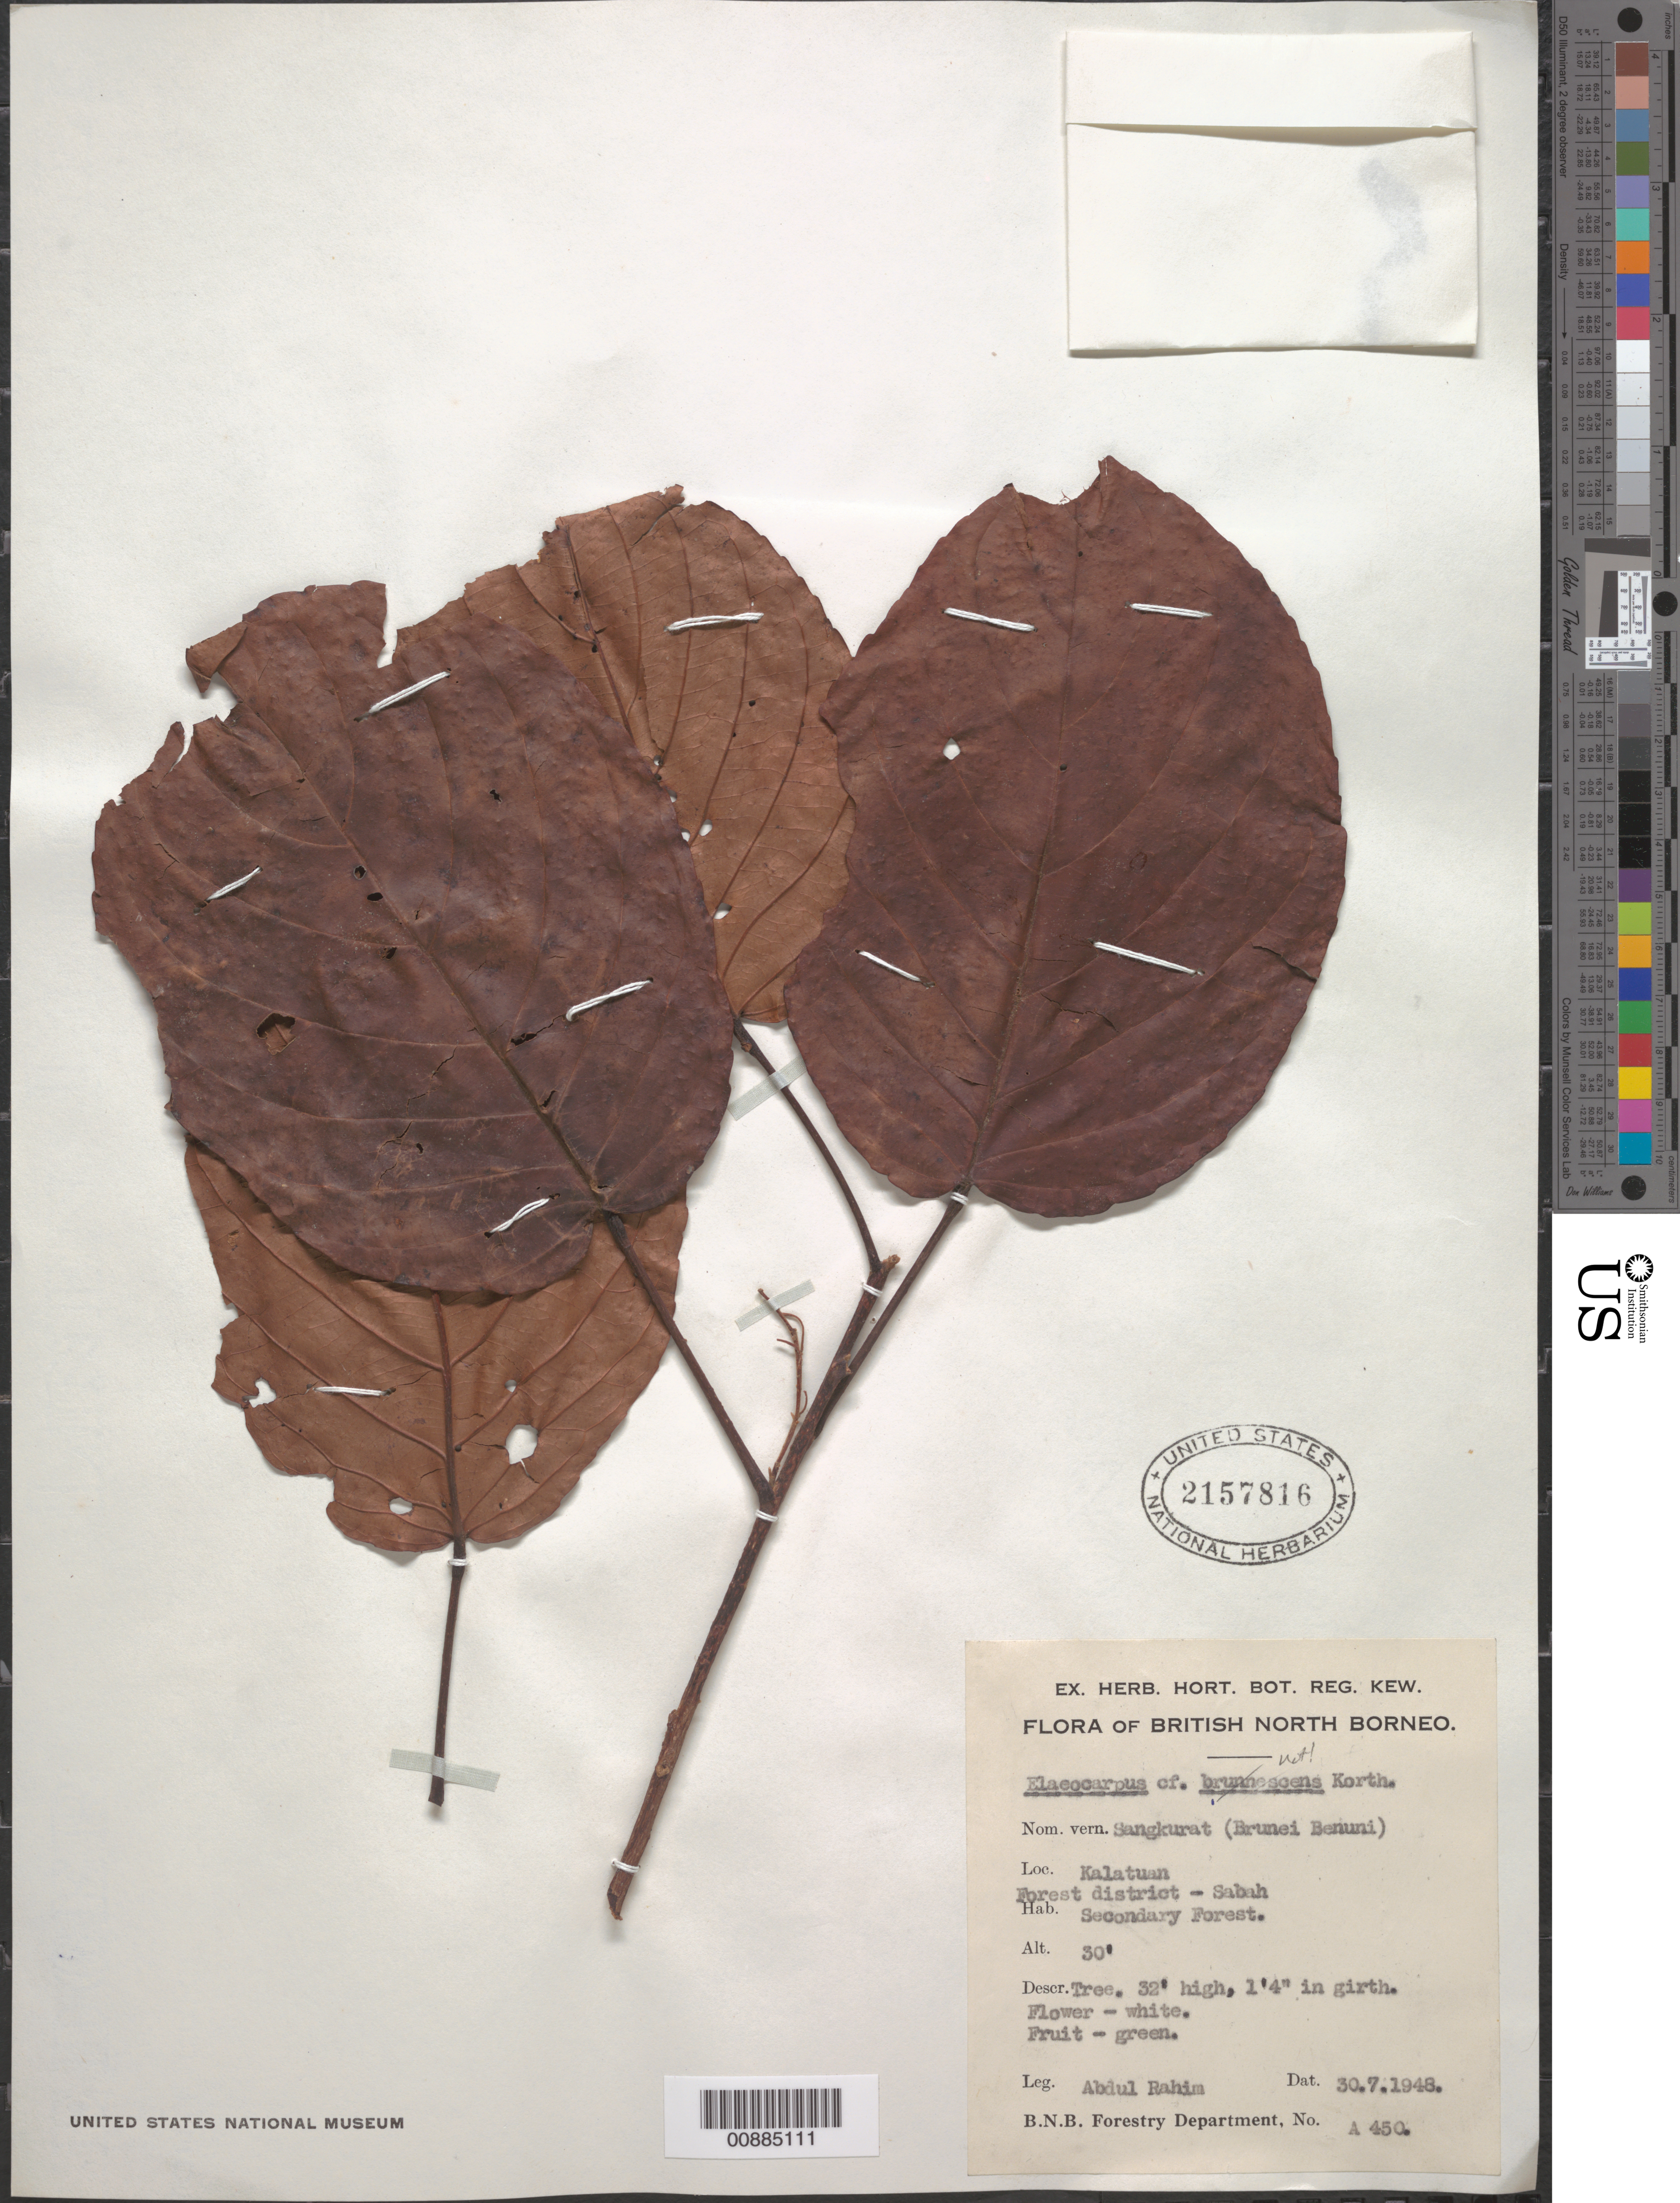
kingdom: Plantae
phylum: Tracheophyta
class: Magnoliopsida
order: Oxalidales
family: Elaeocarpaceae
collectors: A. Rahim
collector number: A 450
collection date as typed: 30 Jul 1948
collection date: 1948-07-30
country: Malaysia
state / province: Sabah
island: Borneo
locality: Kalatuan Forest district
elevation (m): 9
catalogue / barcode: US 2157816